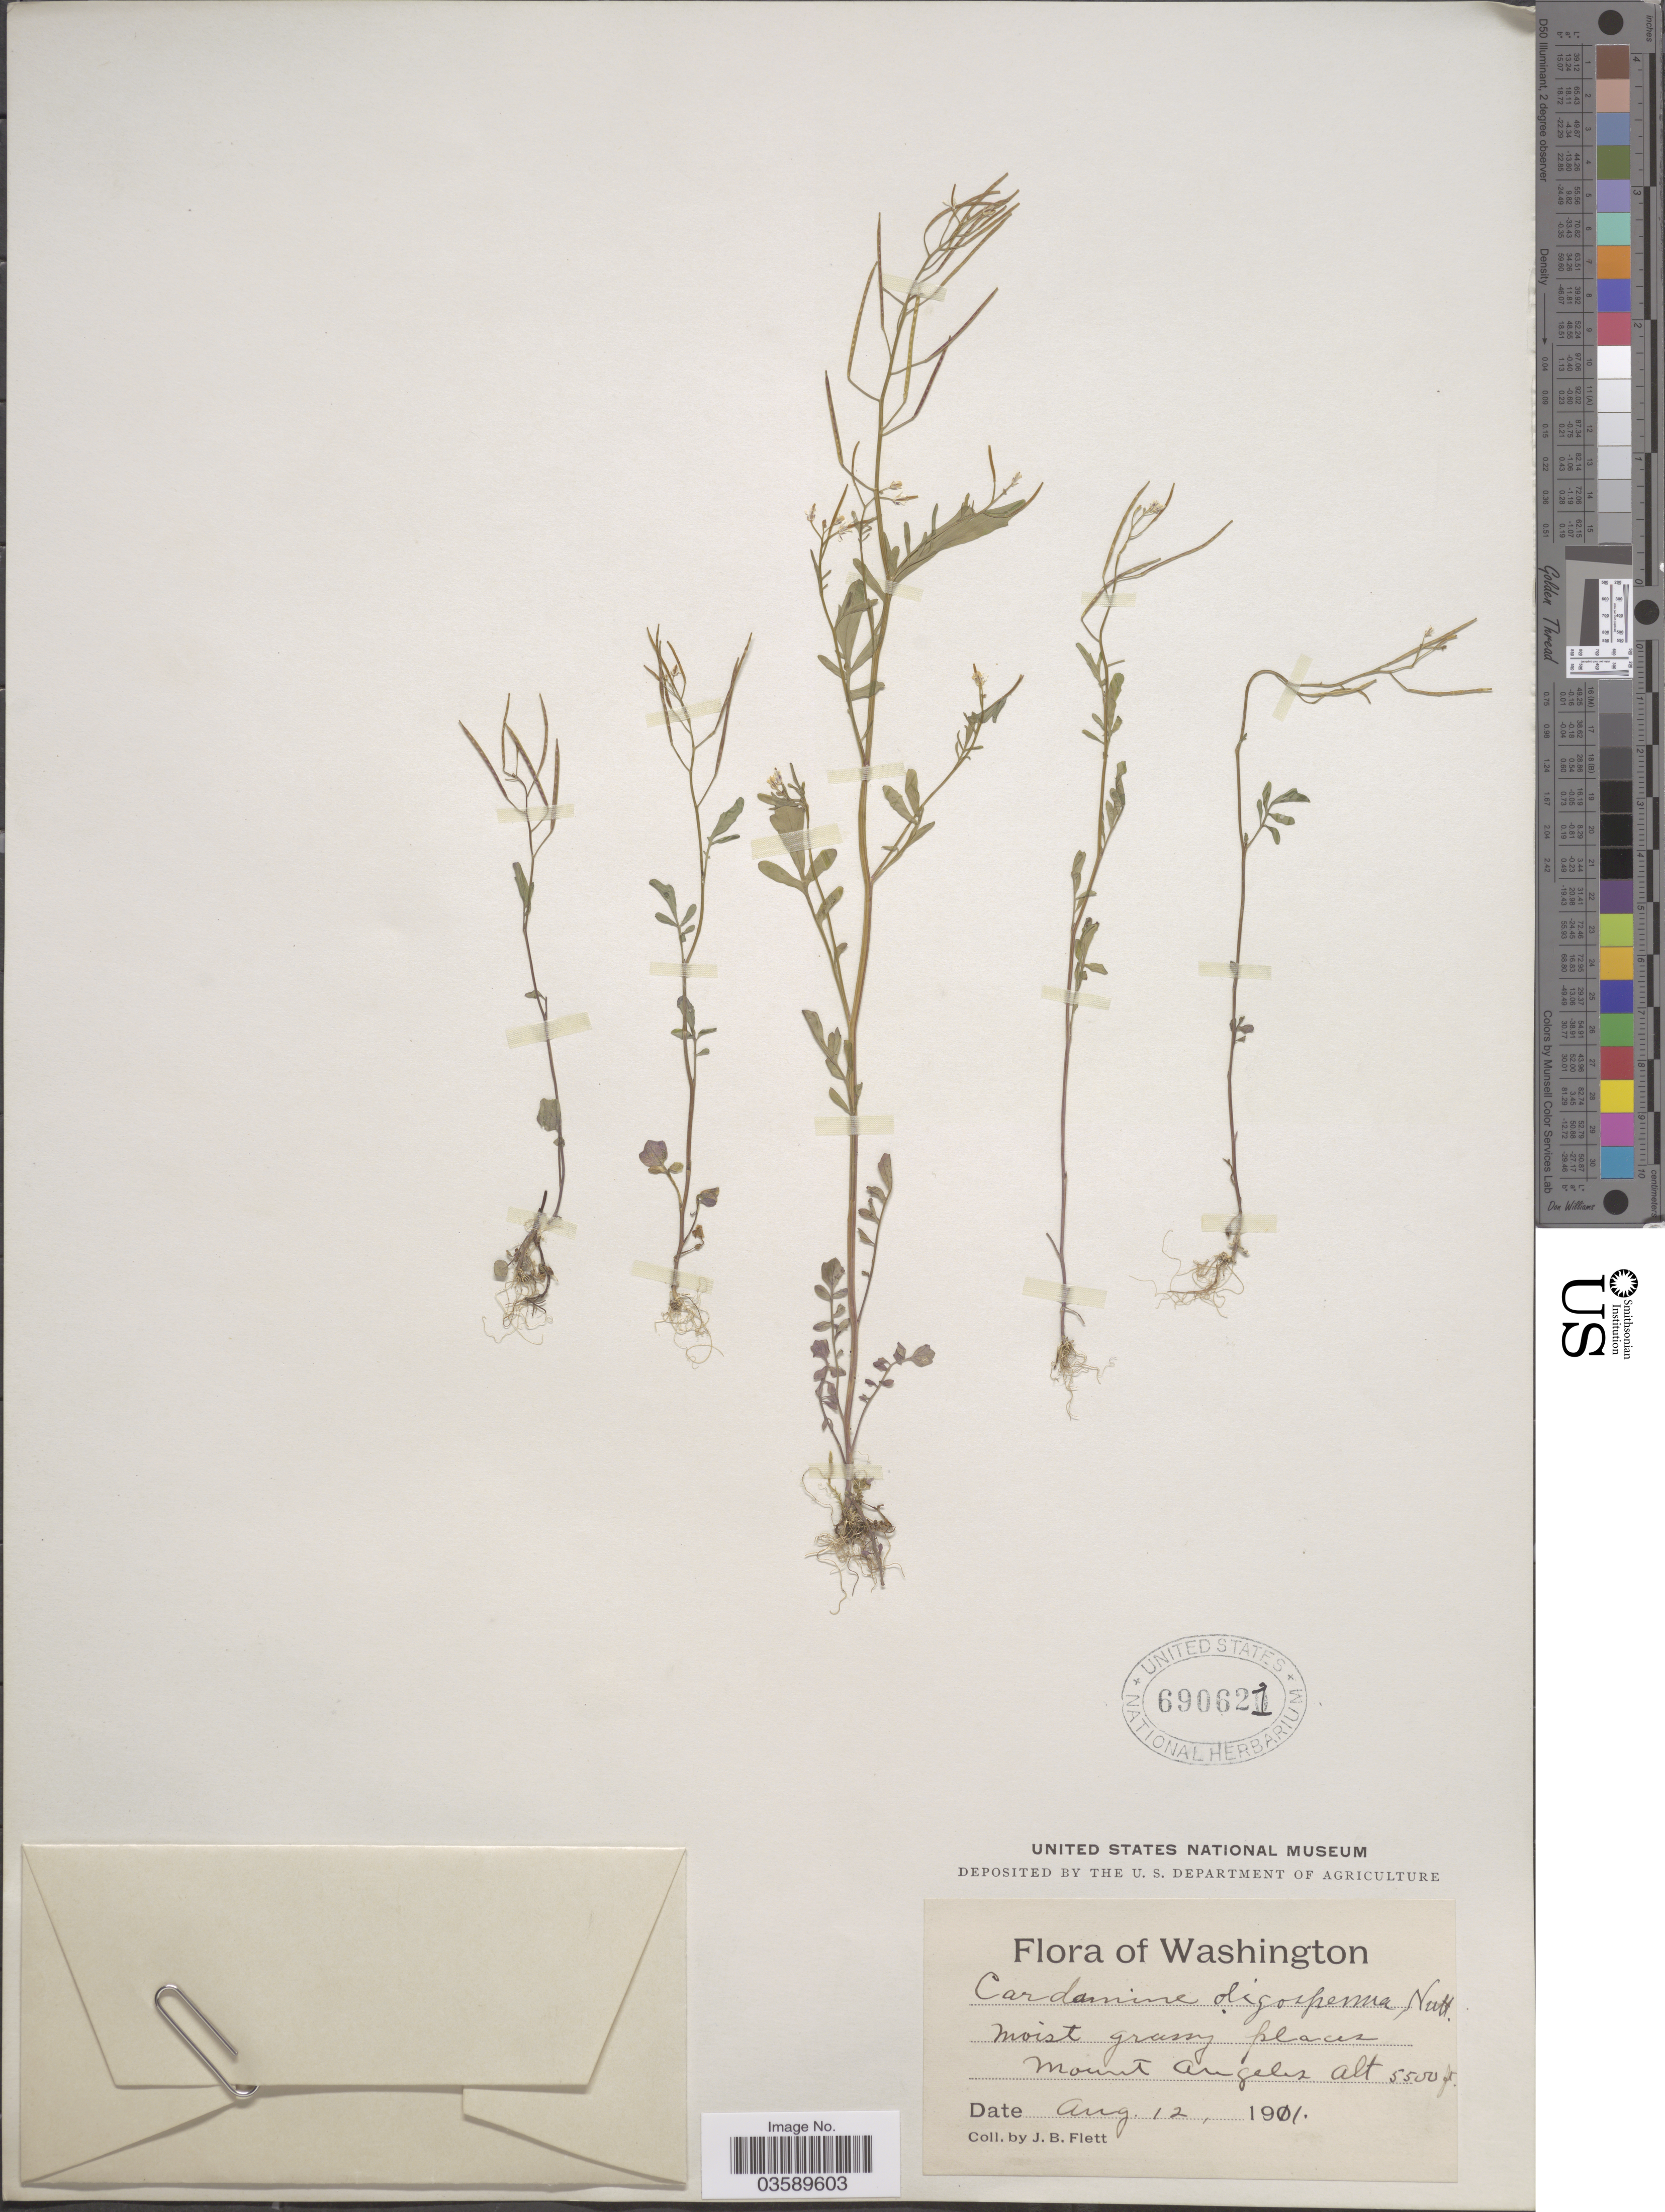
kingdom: Plantae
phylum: Tracheophyta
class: Magnoliopsida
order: Brassicales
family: Brassicaceae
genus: Cardamine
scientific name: Cardamine oligosperma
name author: Nutt.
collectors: J. Flett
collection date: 1911-08-12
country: United States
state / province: Washington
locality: Mount Angeles.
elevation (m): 1676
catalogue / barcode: US 690621